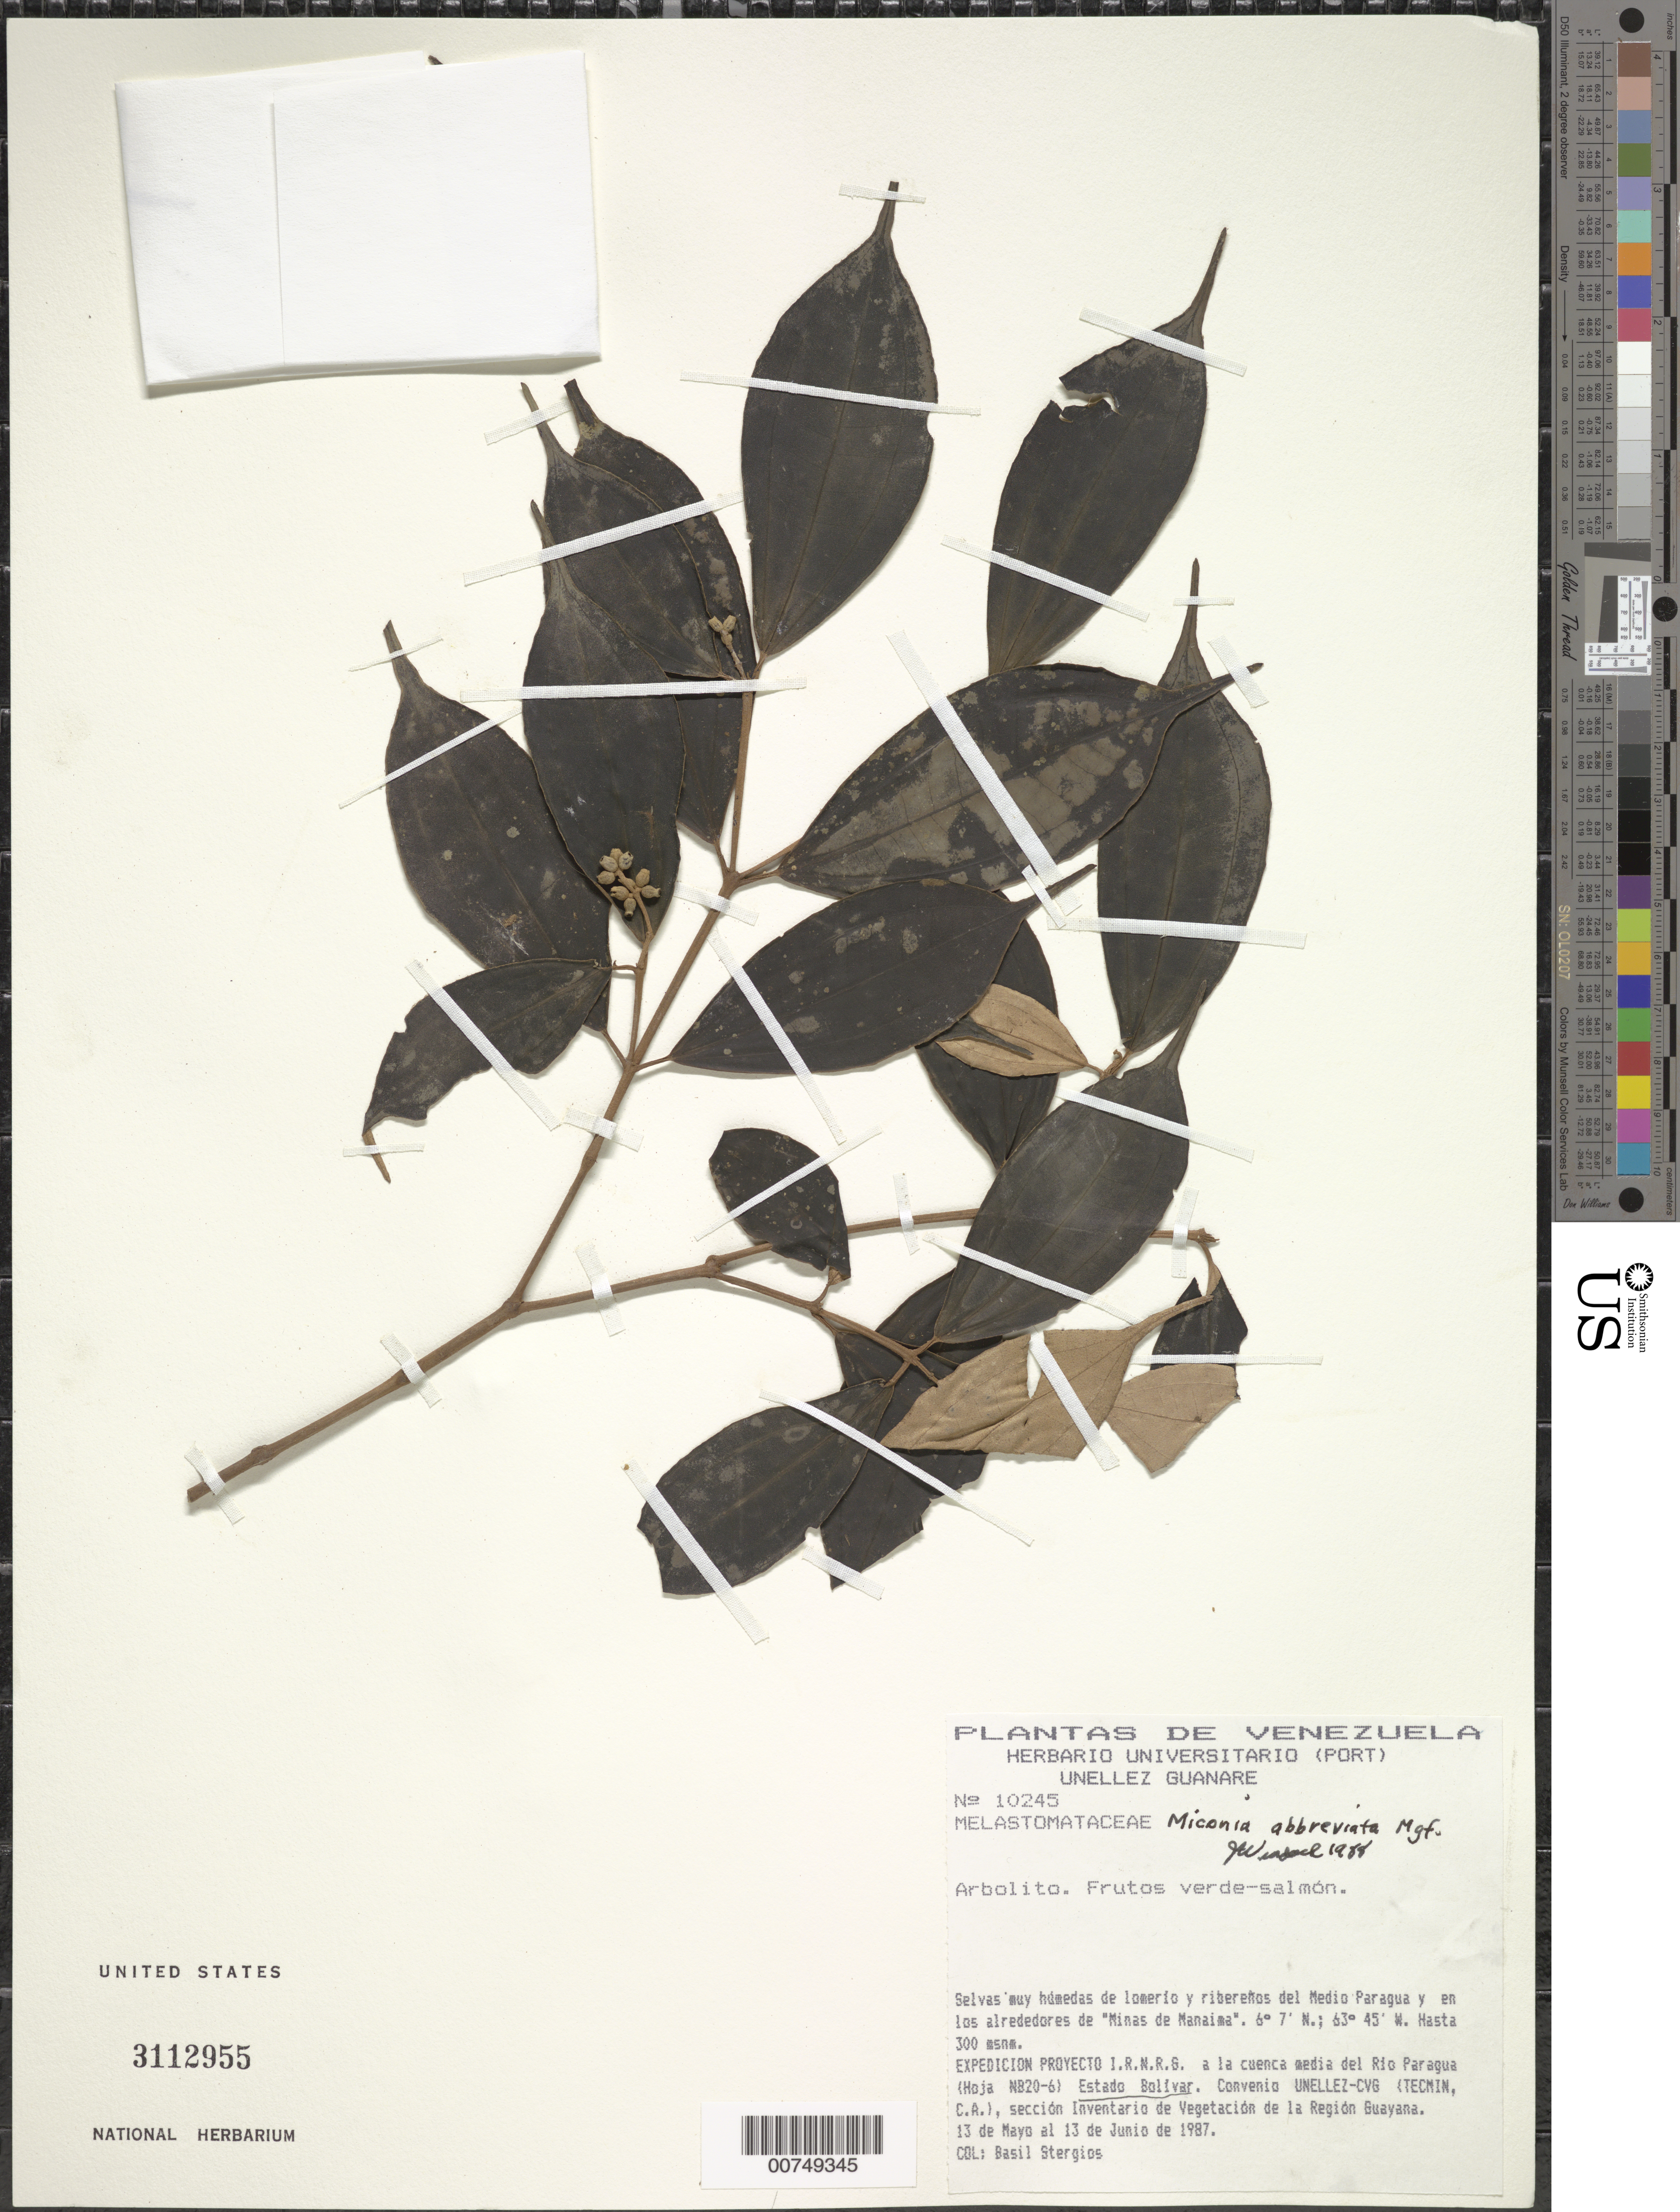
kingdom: Plantae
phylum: Tracheophyta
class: Magnoliopsida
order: Myrtales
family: Melastomataceae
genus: Miconia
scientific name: Miconia abbreviata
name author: Markgr.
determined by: Wurdack, John J., (US), US (UNITED STATES)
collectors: B. G. Stergios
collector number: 10245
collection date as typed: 13-May-87 to 13-Jun-87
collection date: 1987-05-13/1987-06-13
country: Venezuela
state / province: Bolívar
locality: Río Paragua, Medio Paragua y Minas de Manaima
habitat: Selvas muy húmedas de lomerio y riberenos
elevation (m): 300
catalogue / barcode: US 3112955